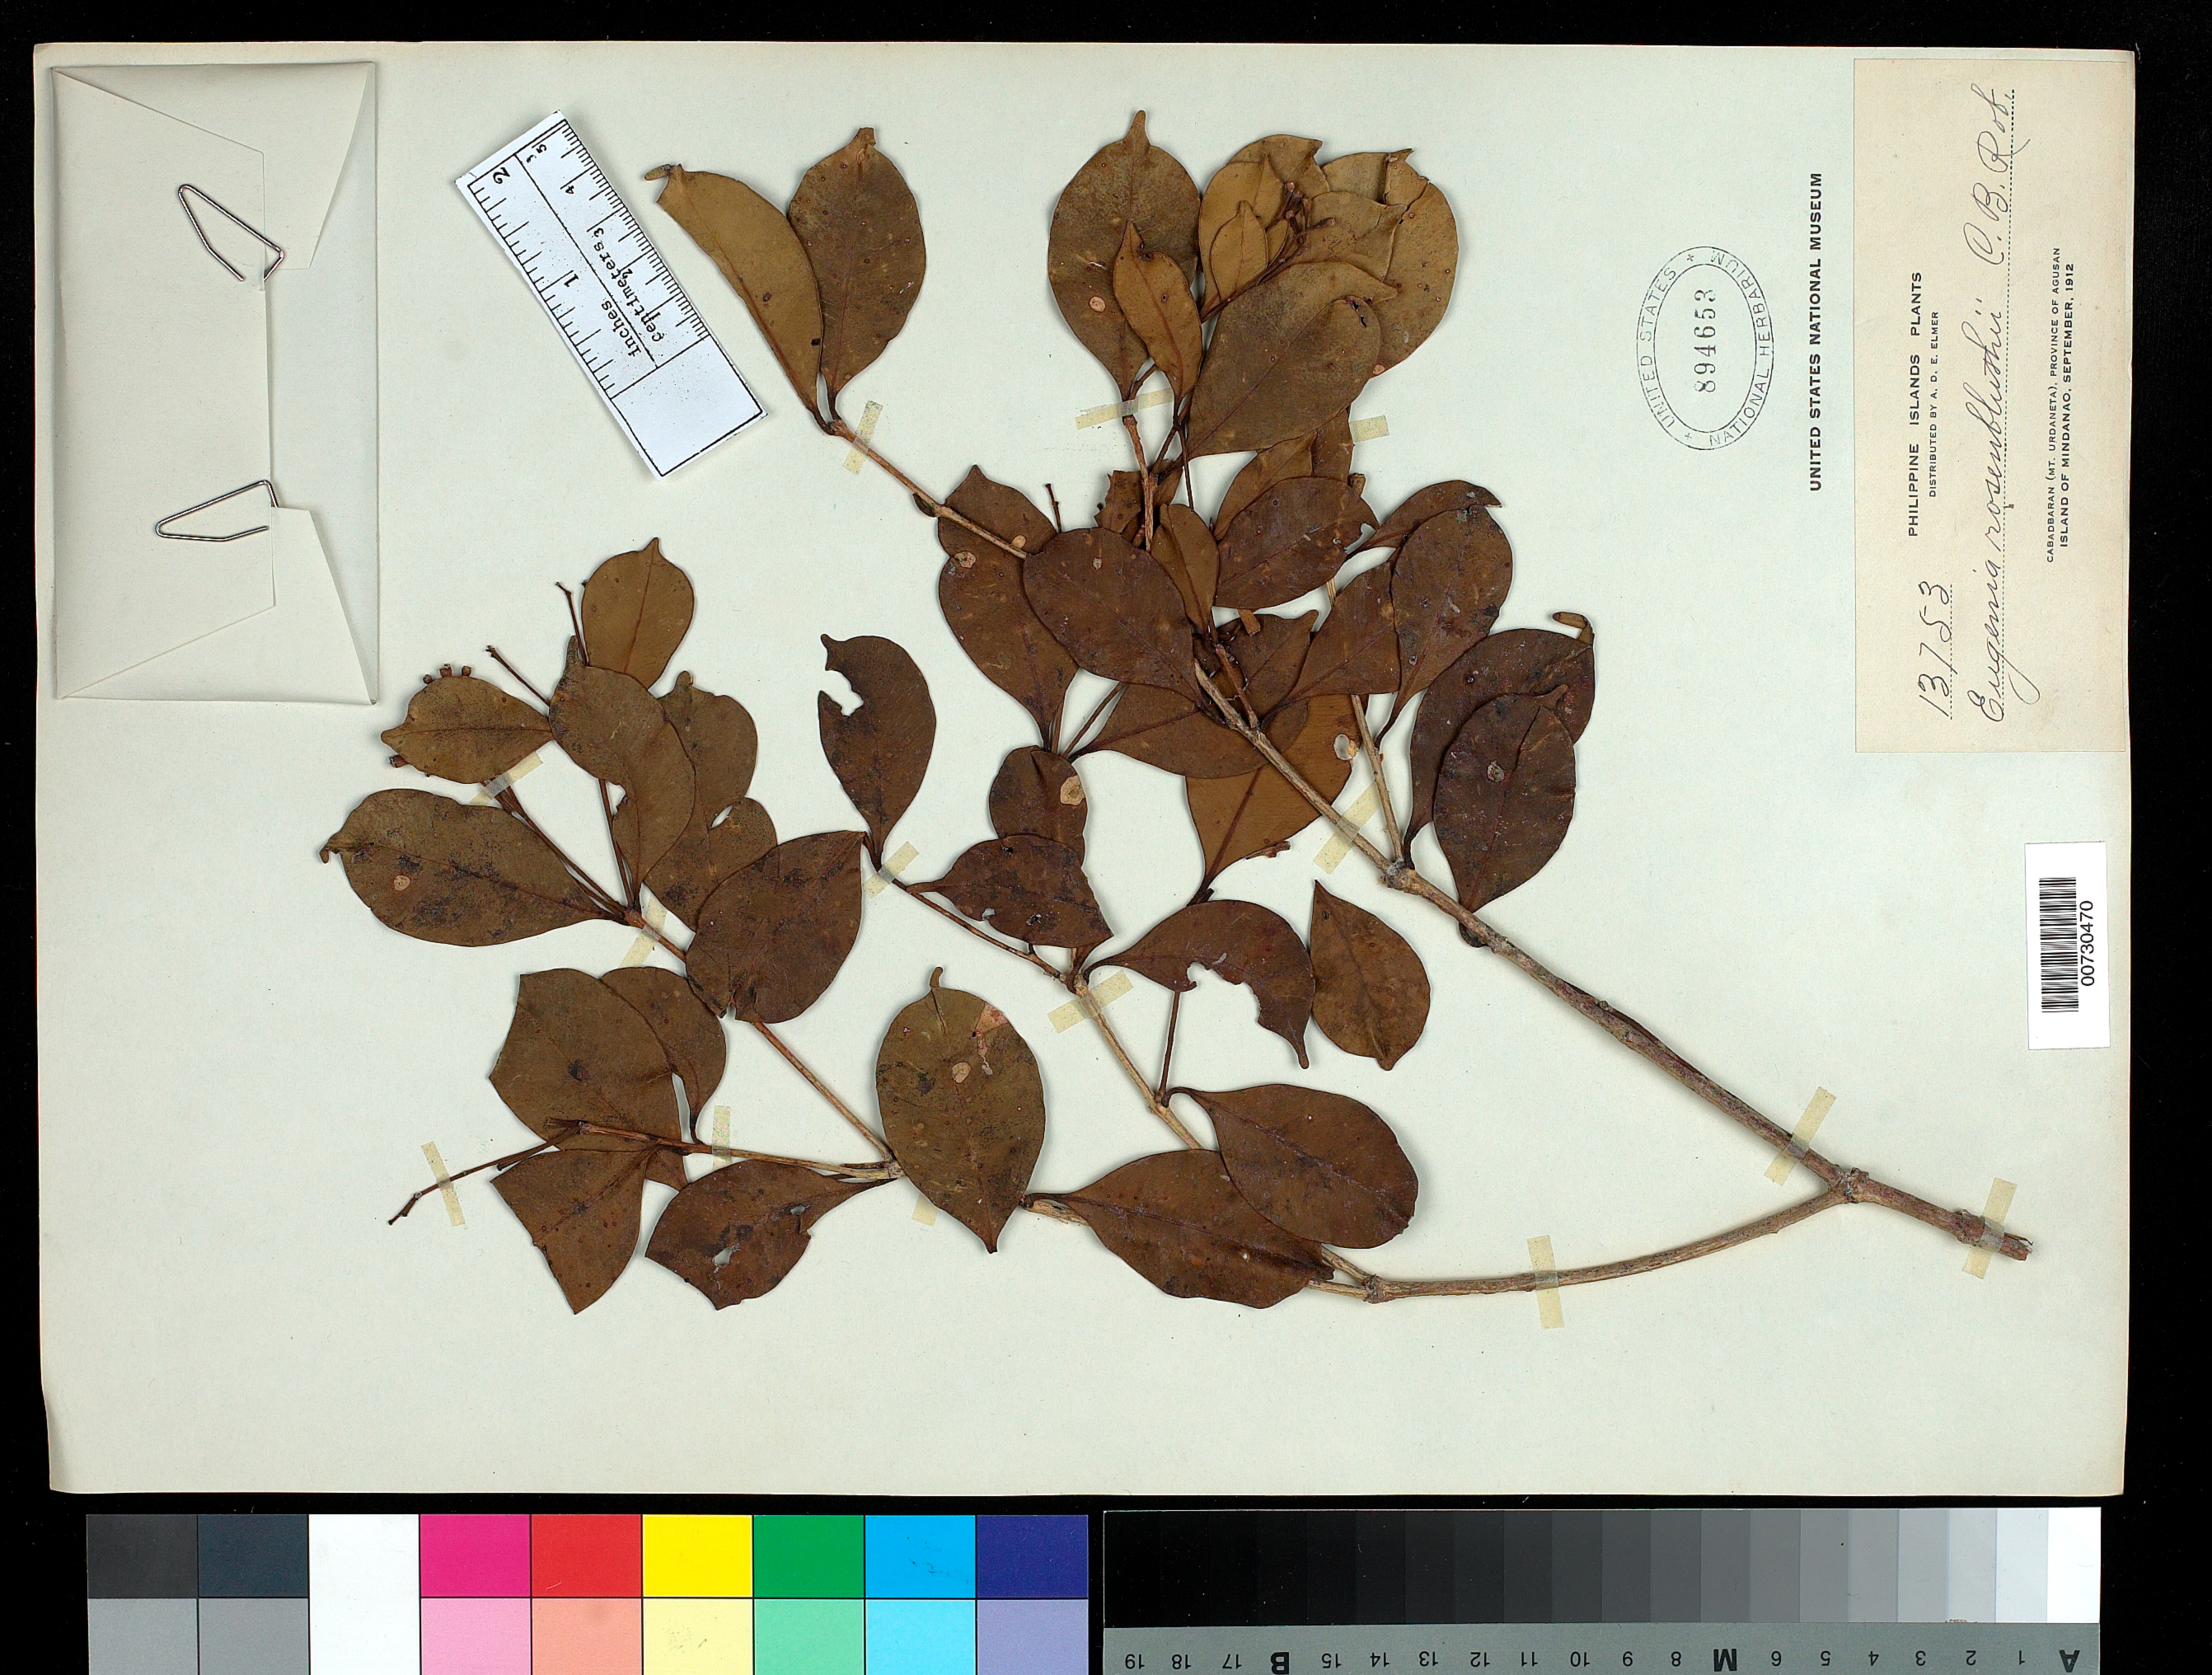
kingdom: Plantae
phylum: Tracheophyta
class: Magnoliopsida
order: Myrtales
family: Myrtaceae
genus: Syzygium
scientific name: Syzygium rosenbluthii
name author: (C.B. Rob.) Merr.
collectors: A. D. E. Elmer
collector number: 13753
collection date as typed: Sep 1912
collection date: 1912-09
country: Philippines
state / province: Caraga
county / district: Agusan del Norte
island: Mindanao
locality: Cabadaran, Mt. Urdaneta.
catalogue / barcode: US 894653